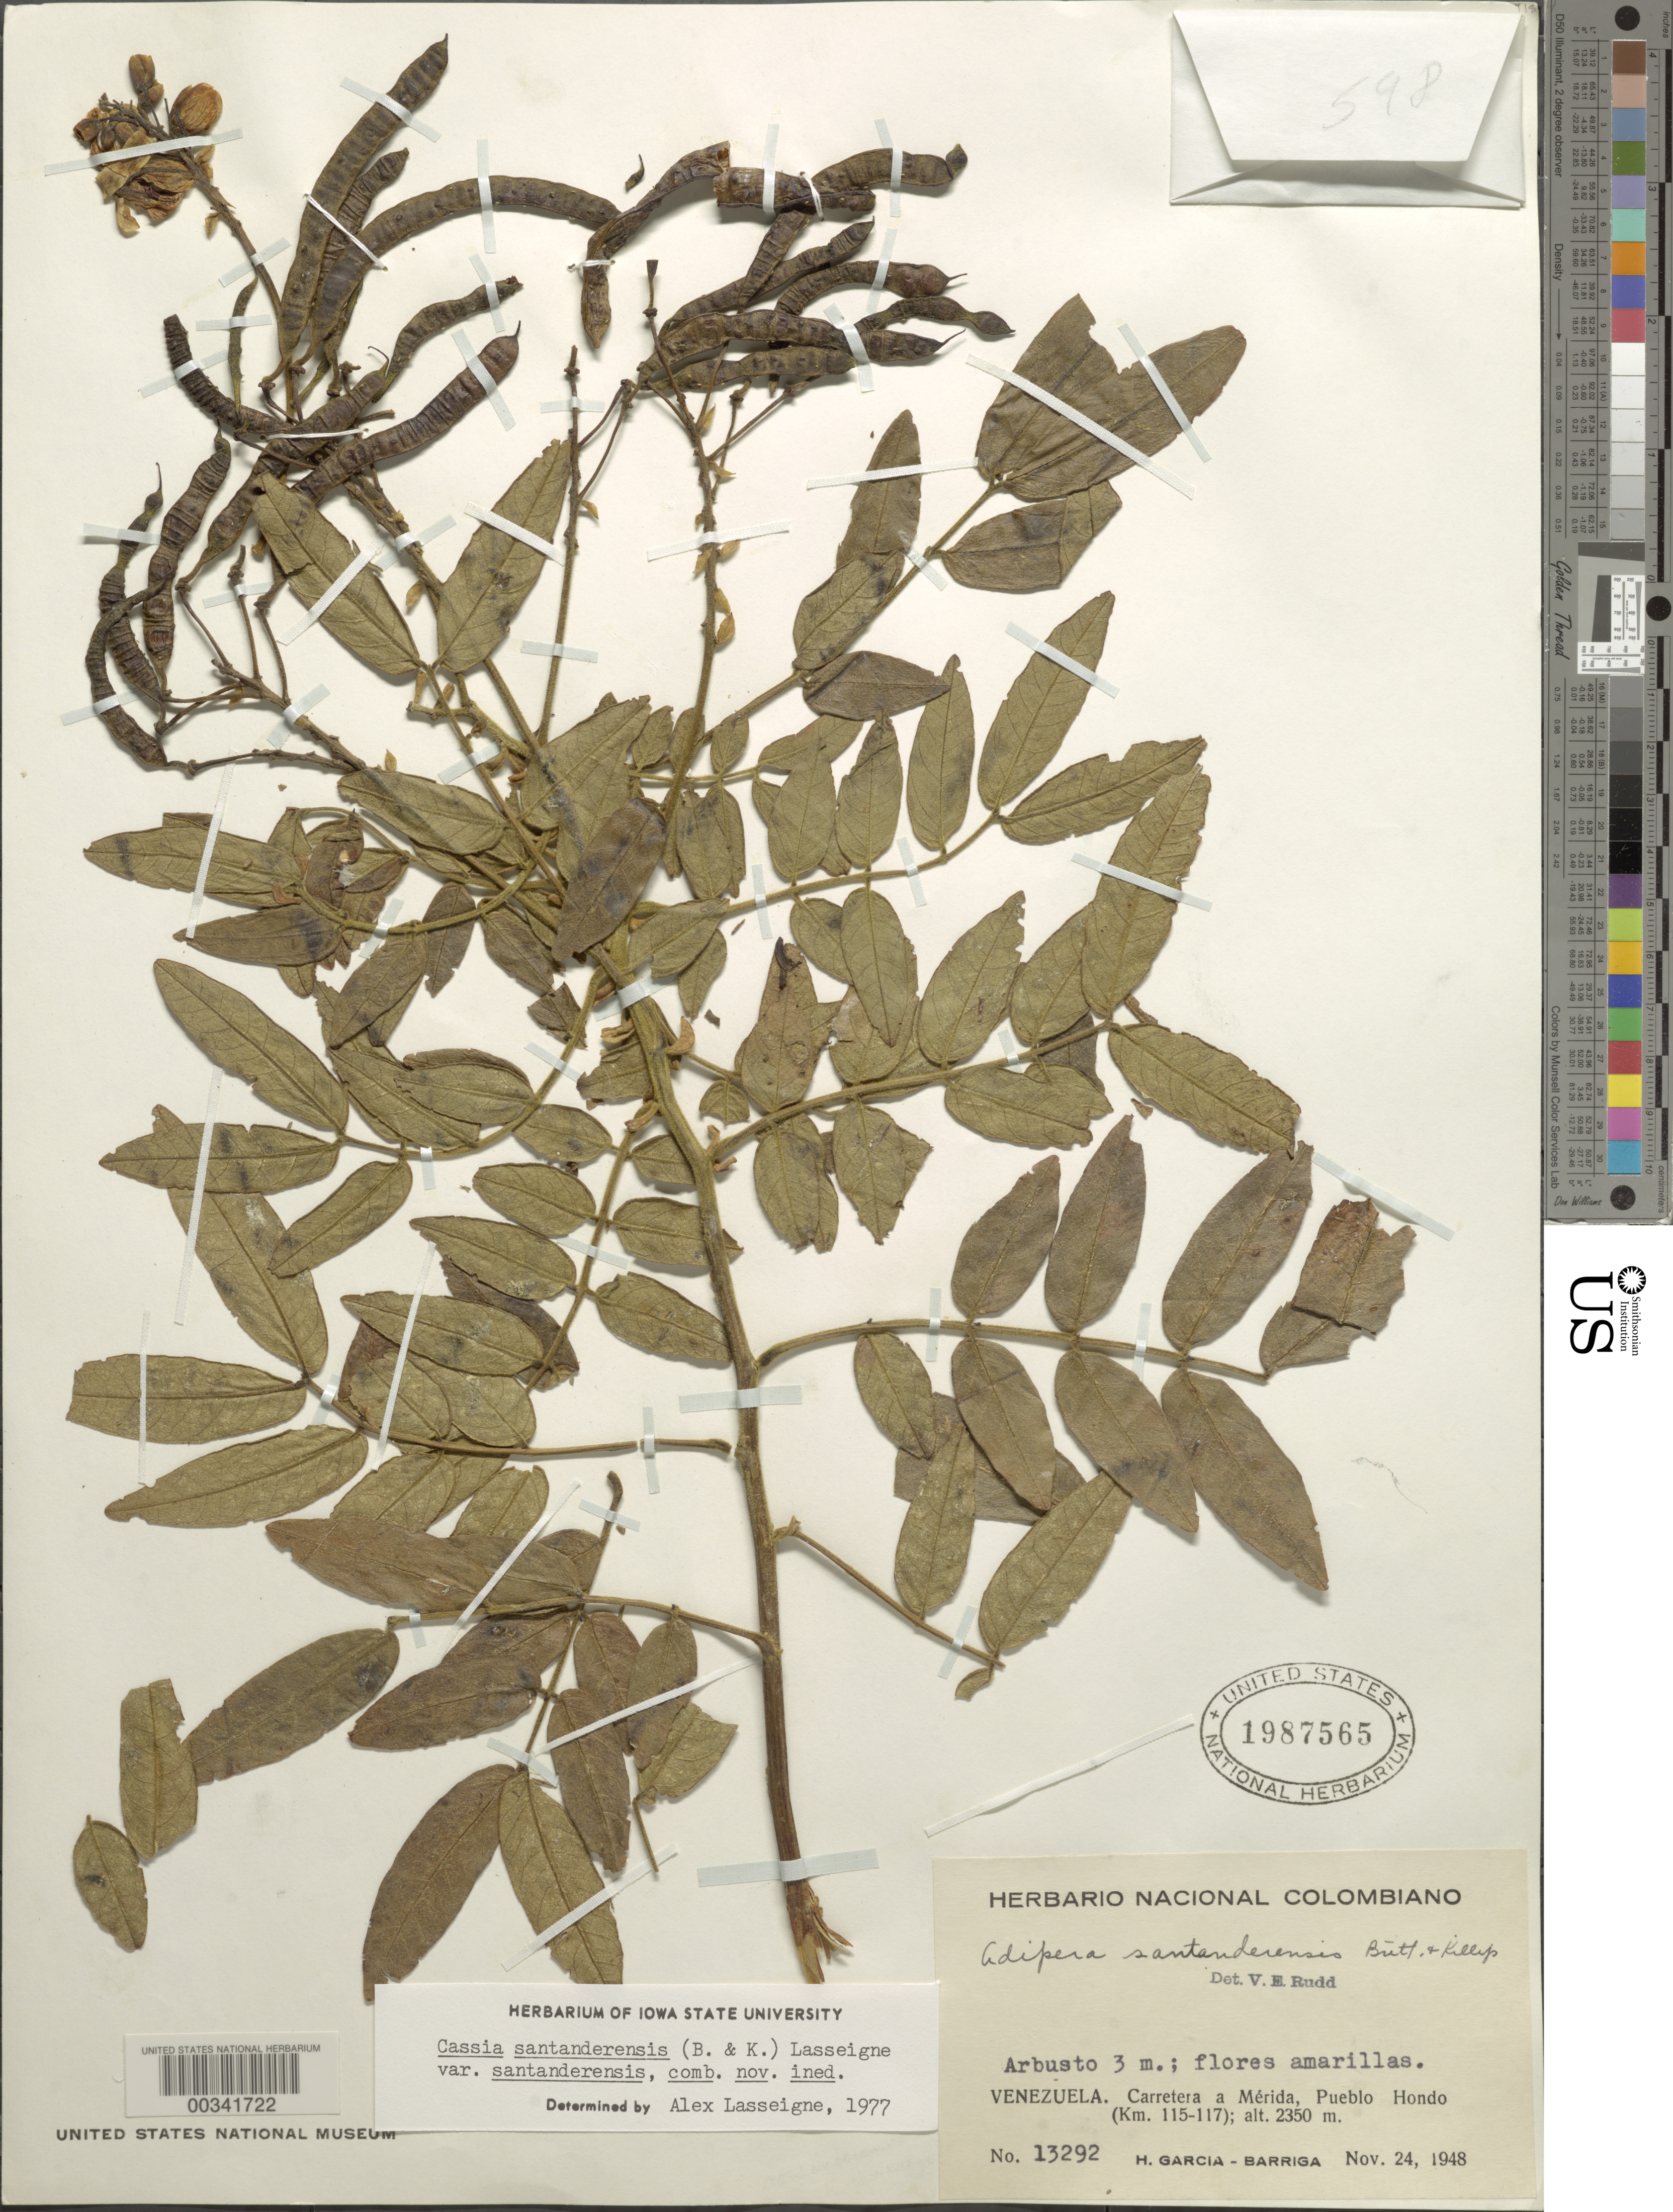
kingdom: Plantae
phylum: Tracheophyta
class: Magnoliopsida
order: Fabales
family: Fabaceae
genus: Senna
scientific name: Senna santanderensis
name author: (Britton & Killip) H.S. Irwin & Barneby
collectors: H. García Barriga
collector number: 13292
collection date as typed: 24 Nov 1948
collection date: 1948-11-24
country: Venezuela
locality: Carretera a merida, pueblo hondo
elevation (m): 2350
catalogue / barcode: US 1987565